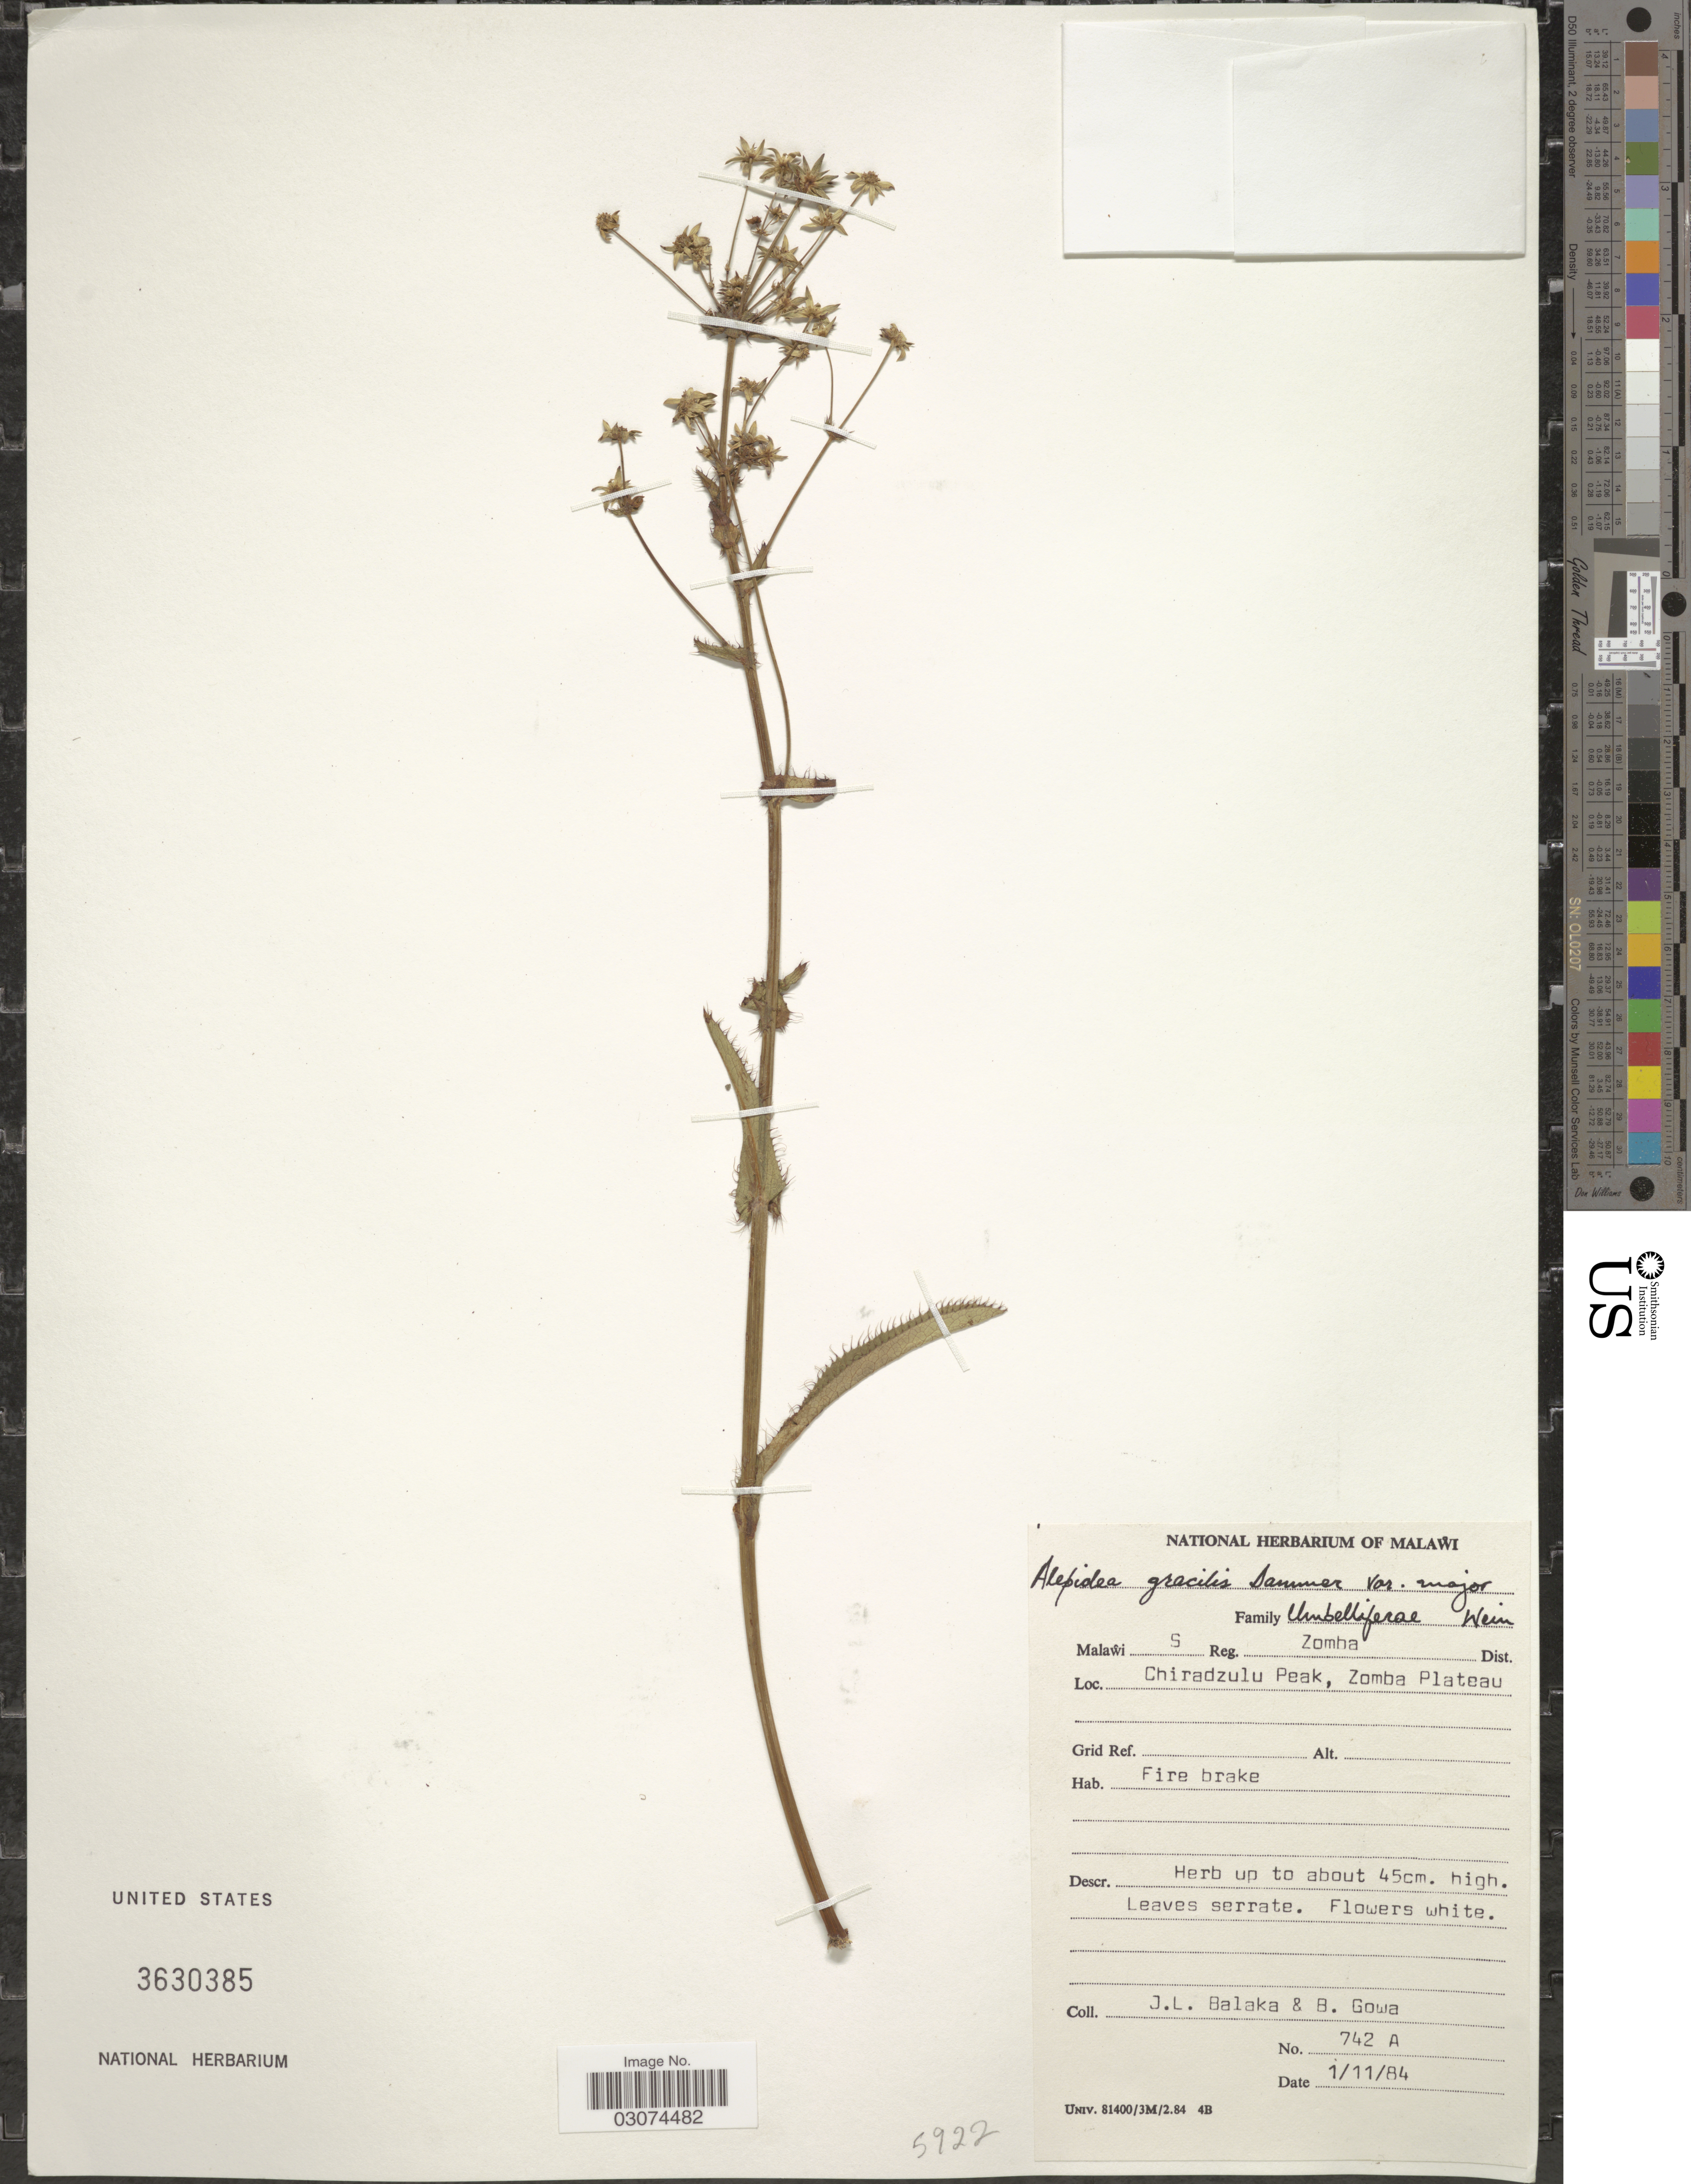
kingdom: Plantae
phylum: Tracheophyta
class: Magnoliopsida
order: Apiales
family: Apiaceae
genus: Alepidea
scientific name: Alepidea gracilis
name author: Dümmer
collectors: J. Balaka & B. Gowa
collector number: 742 A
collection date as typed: Transcribed d/m/y: 1/11/84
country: Malawi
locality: S Reg. Zomba Dist. Chiradzulu Peak, Zomba Plateau.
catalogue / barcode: US 3630385